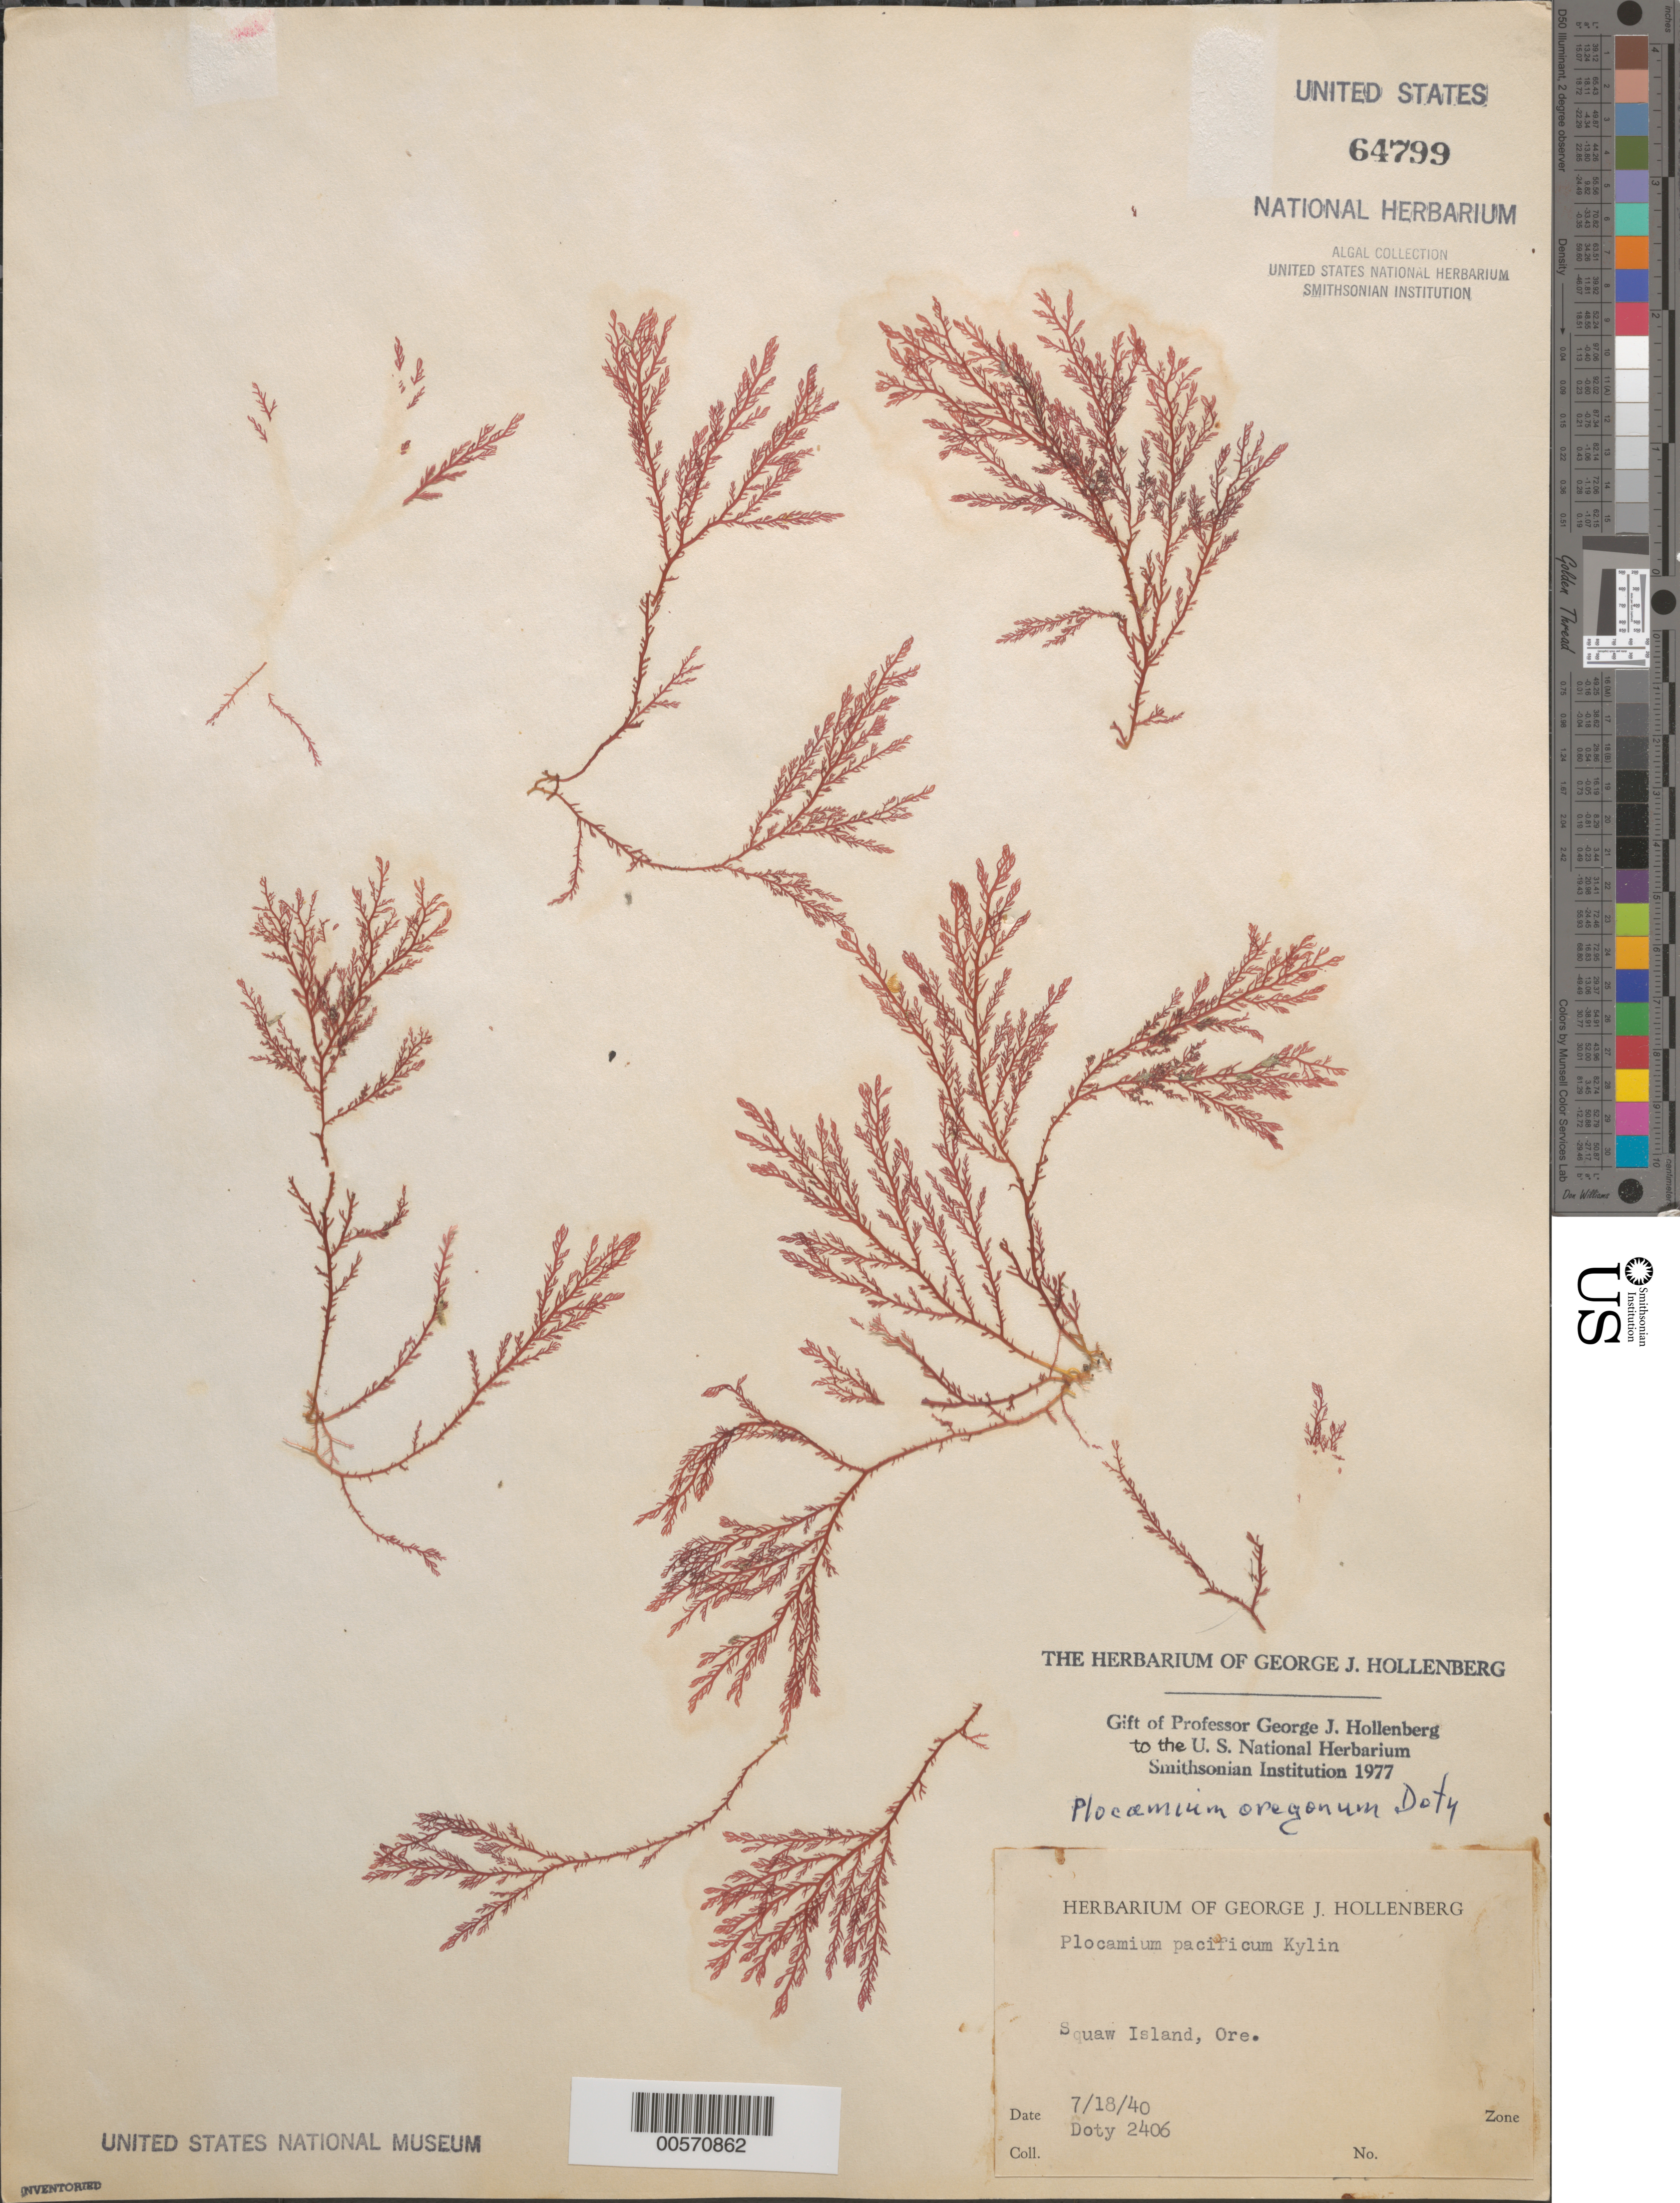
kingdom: Plantae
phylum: Rhodophyta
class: Florideophyceae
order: Plocamiales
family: Plocamiaceae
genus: Plocamium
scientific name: Plocamium oregonum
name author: Doty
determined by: Hollenberg, George J.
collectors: M. S. Doty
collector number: MSD 2406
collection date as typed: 18 Jul 1940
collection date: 1940-07-18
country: United States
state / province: Oregon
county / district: Coos County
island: Squaw Island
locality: Cape Arago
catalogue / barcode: US 64799